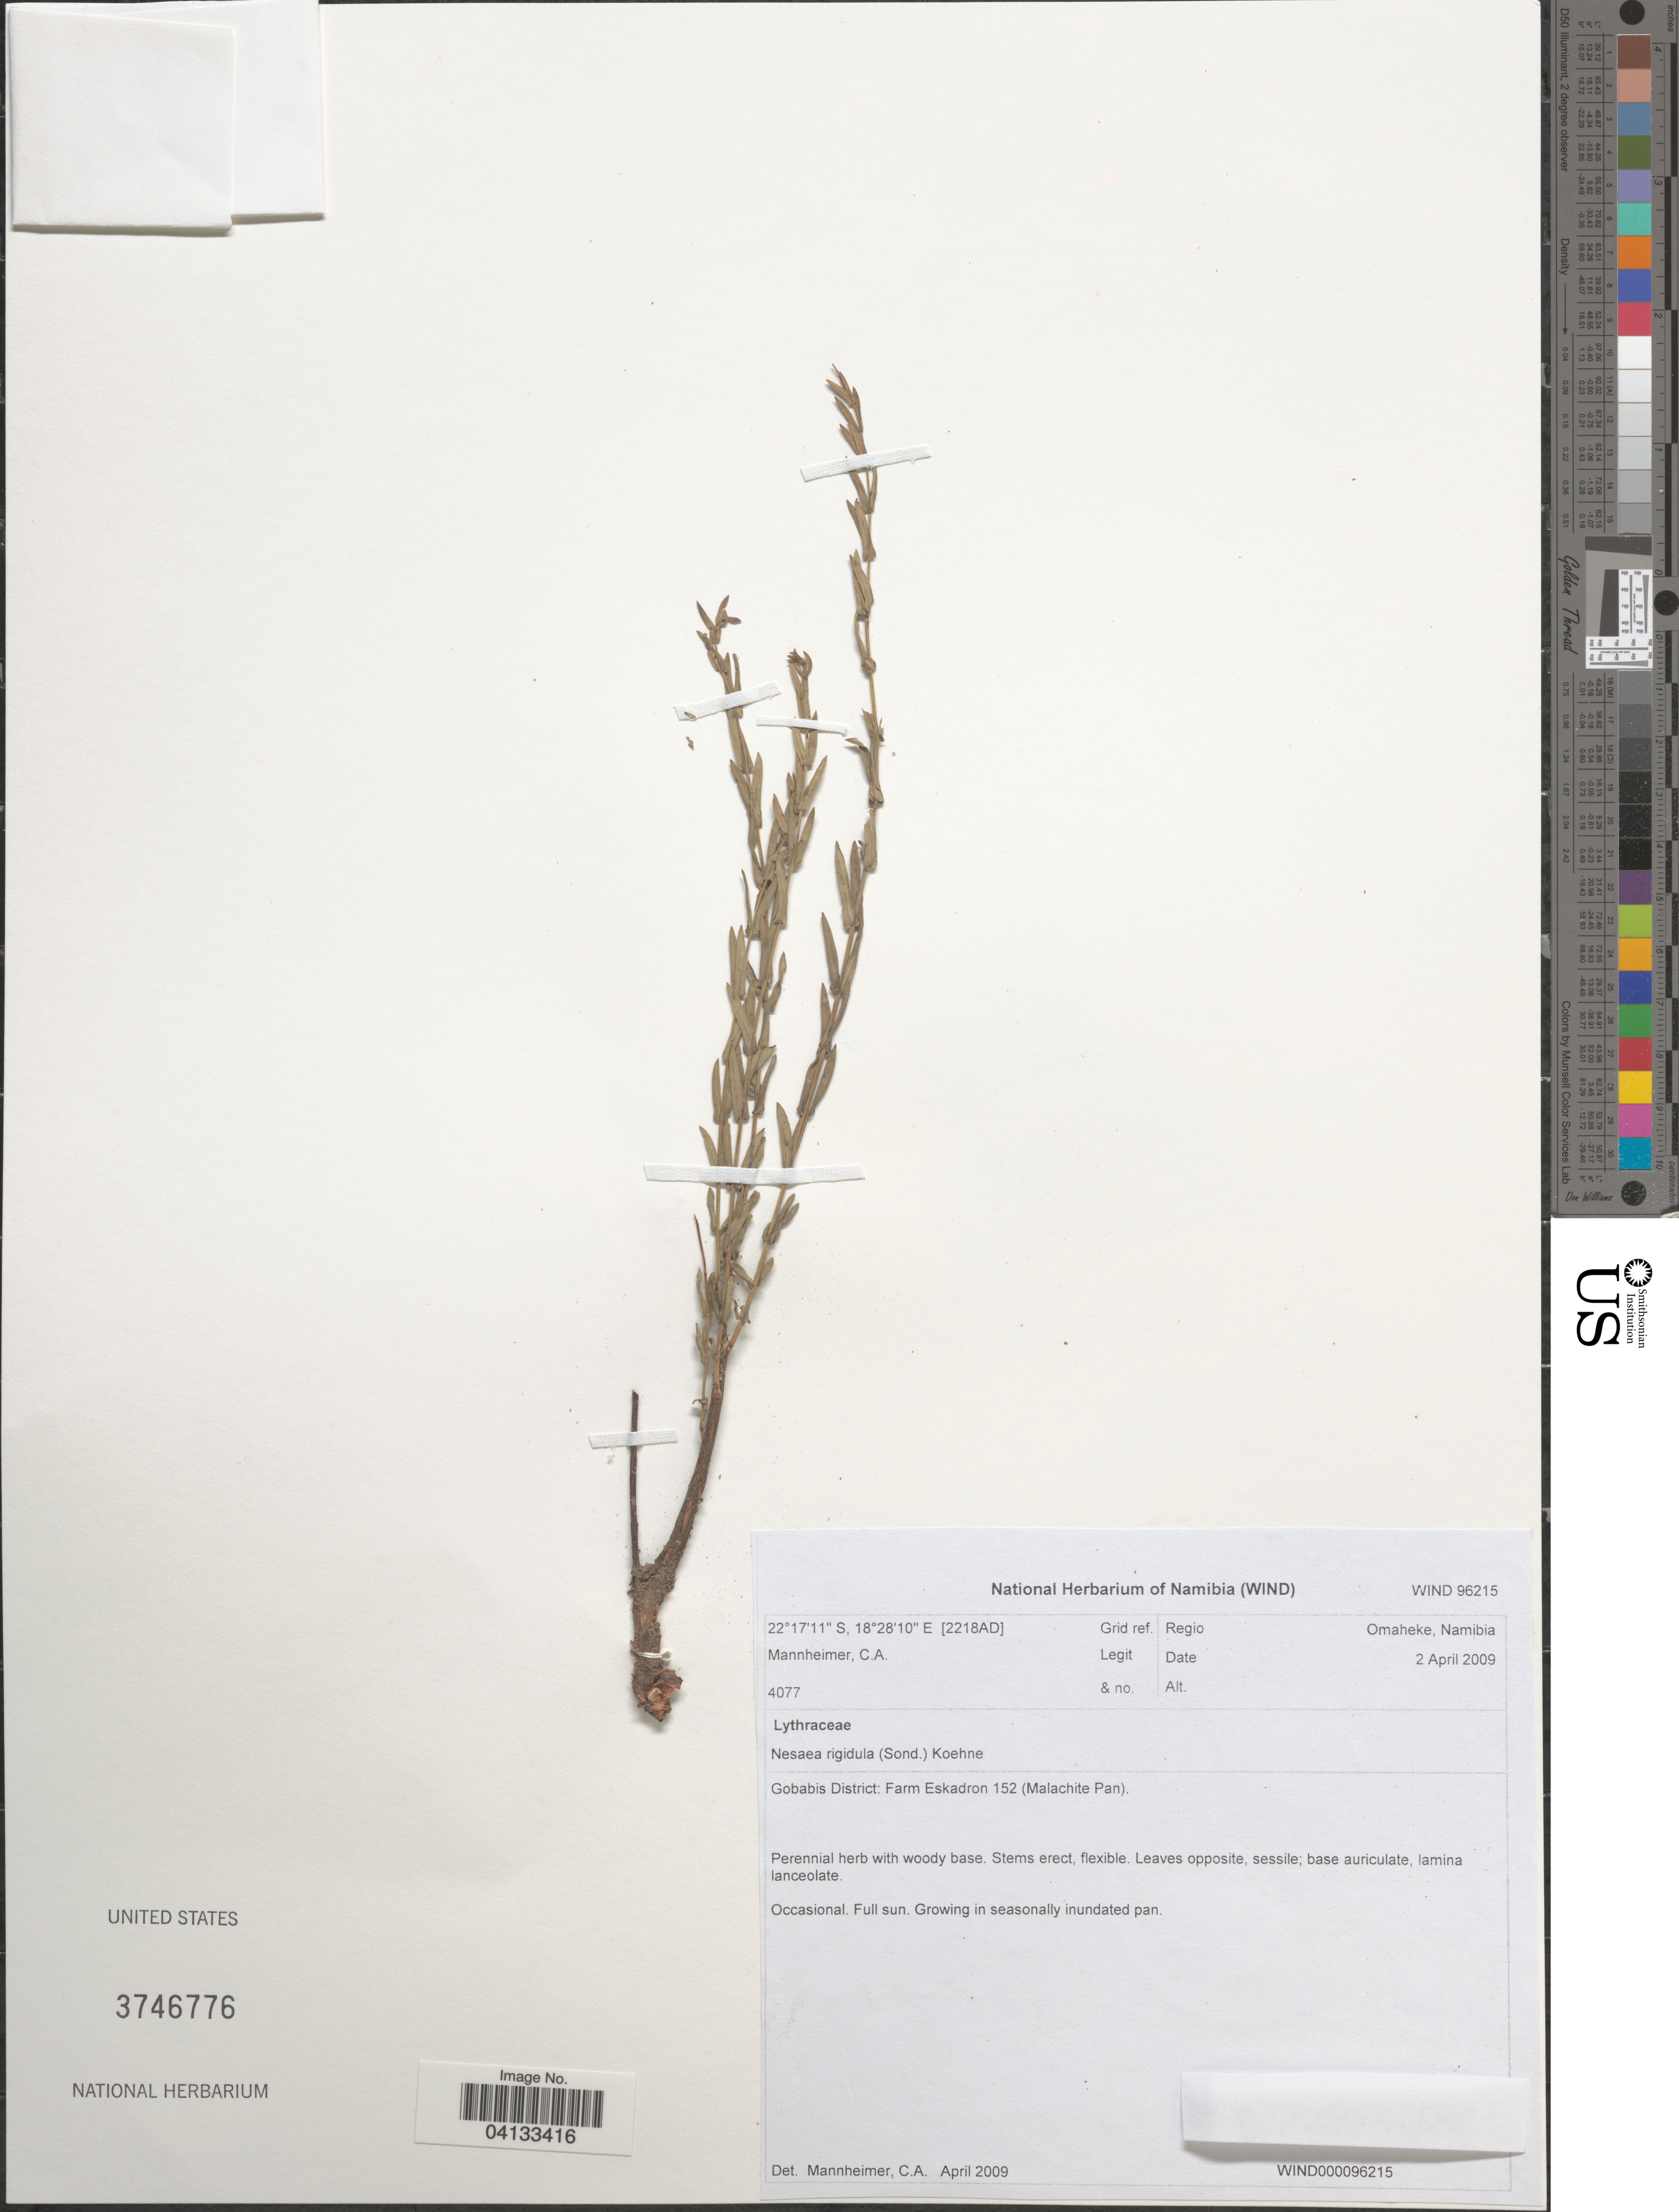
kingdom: Plantae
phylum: Tracheophyta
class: Magnoliopsida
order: Myrtales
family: Lythraceae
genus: Ammannia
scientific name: Ammannia rigidula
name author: (Sond.) S.A. Graham & Gandhi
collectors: C. A. Mannheimer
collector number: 4077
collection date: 2009-04-02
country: Namibia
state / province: Omaheke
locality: Grid ref. Regio Omaheke. Gobabis District: Farm Eskadron 152 (Malachite Pan). [2218AD].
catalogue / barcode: US 3746776